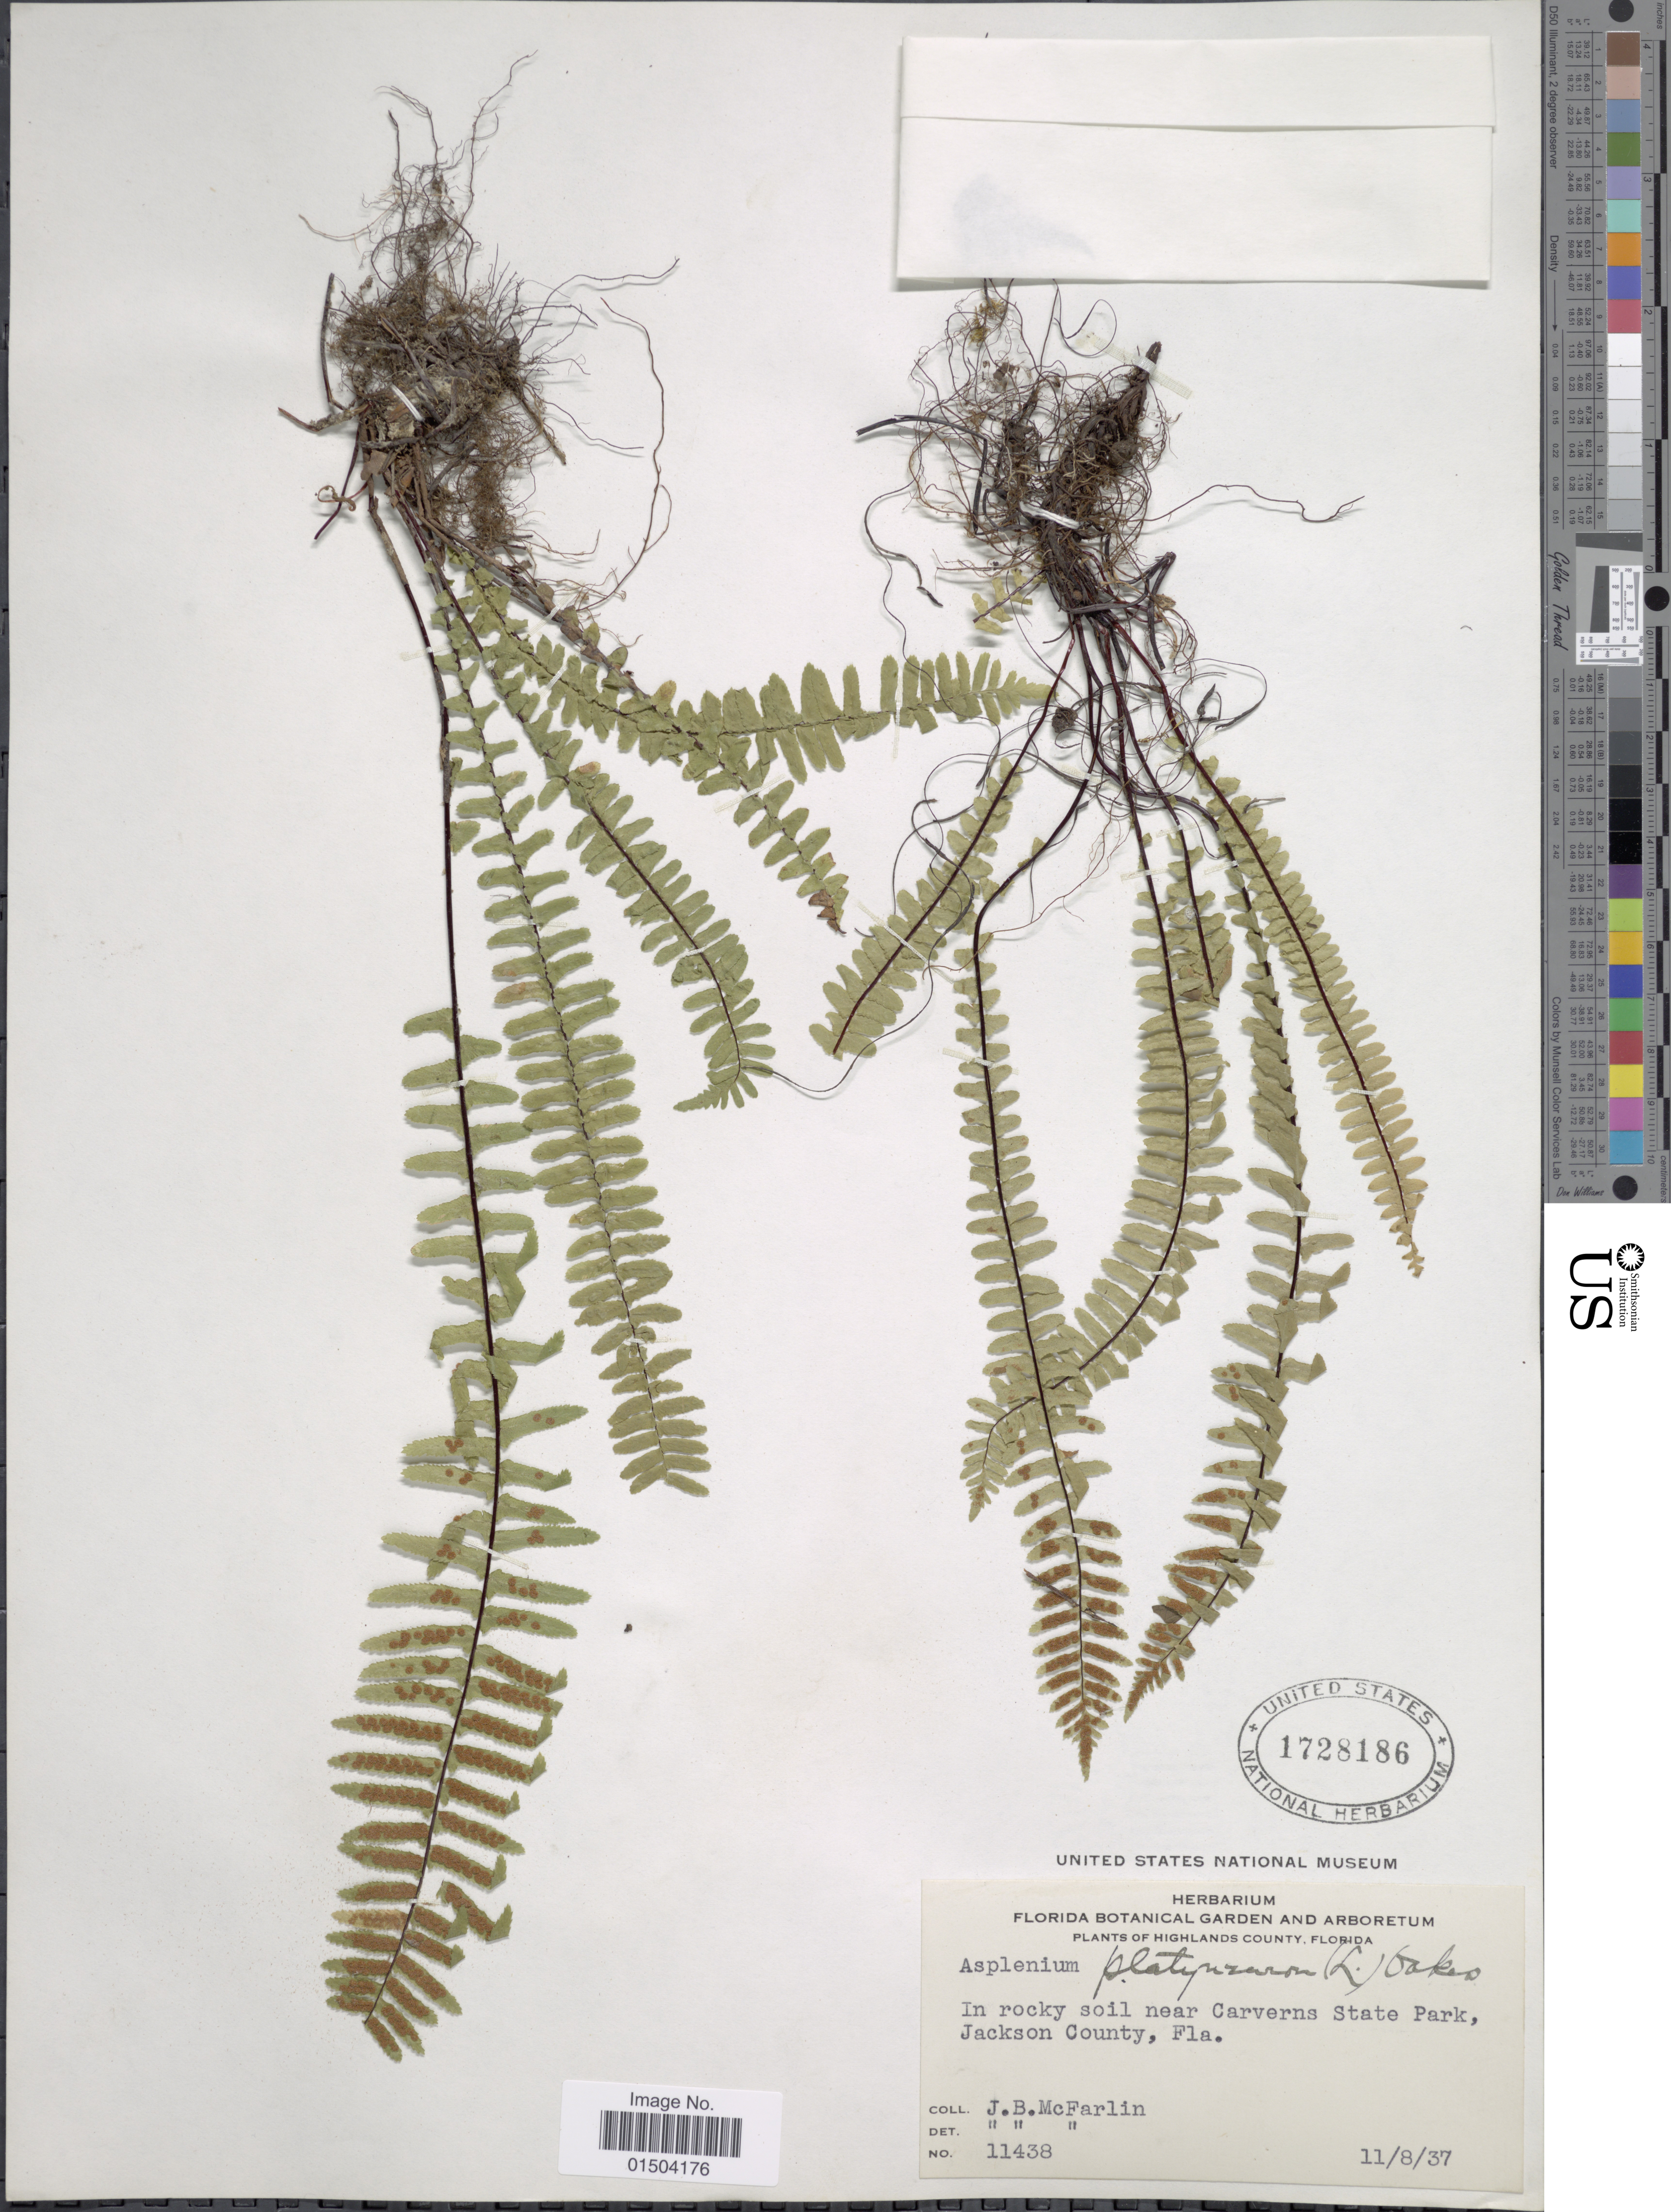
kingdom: Plantae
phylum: Tracheophyta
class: Polypodiopsida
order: Polypodiales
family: Aspleniaceae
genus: Asplenium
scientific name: Asplenium platyneuron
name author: (L.) Britton, Stearns & Poggenb.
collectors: J. McFarlin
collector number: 11438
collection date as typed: Transcribed d/m/y: 8/11/37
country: United States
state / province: Florida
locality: Highlands County. In rocky soil near Carverns State Park, Jackson County.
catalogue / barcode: US 1728186